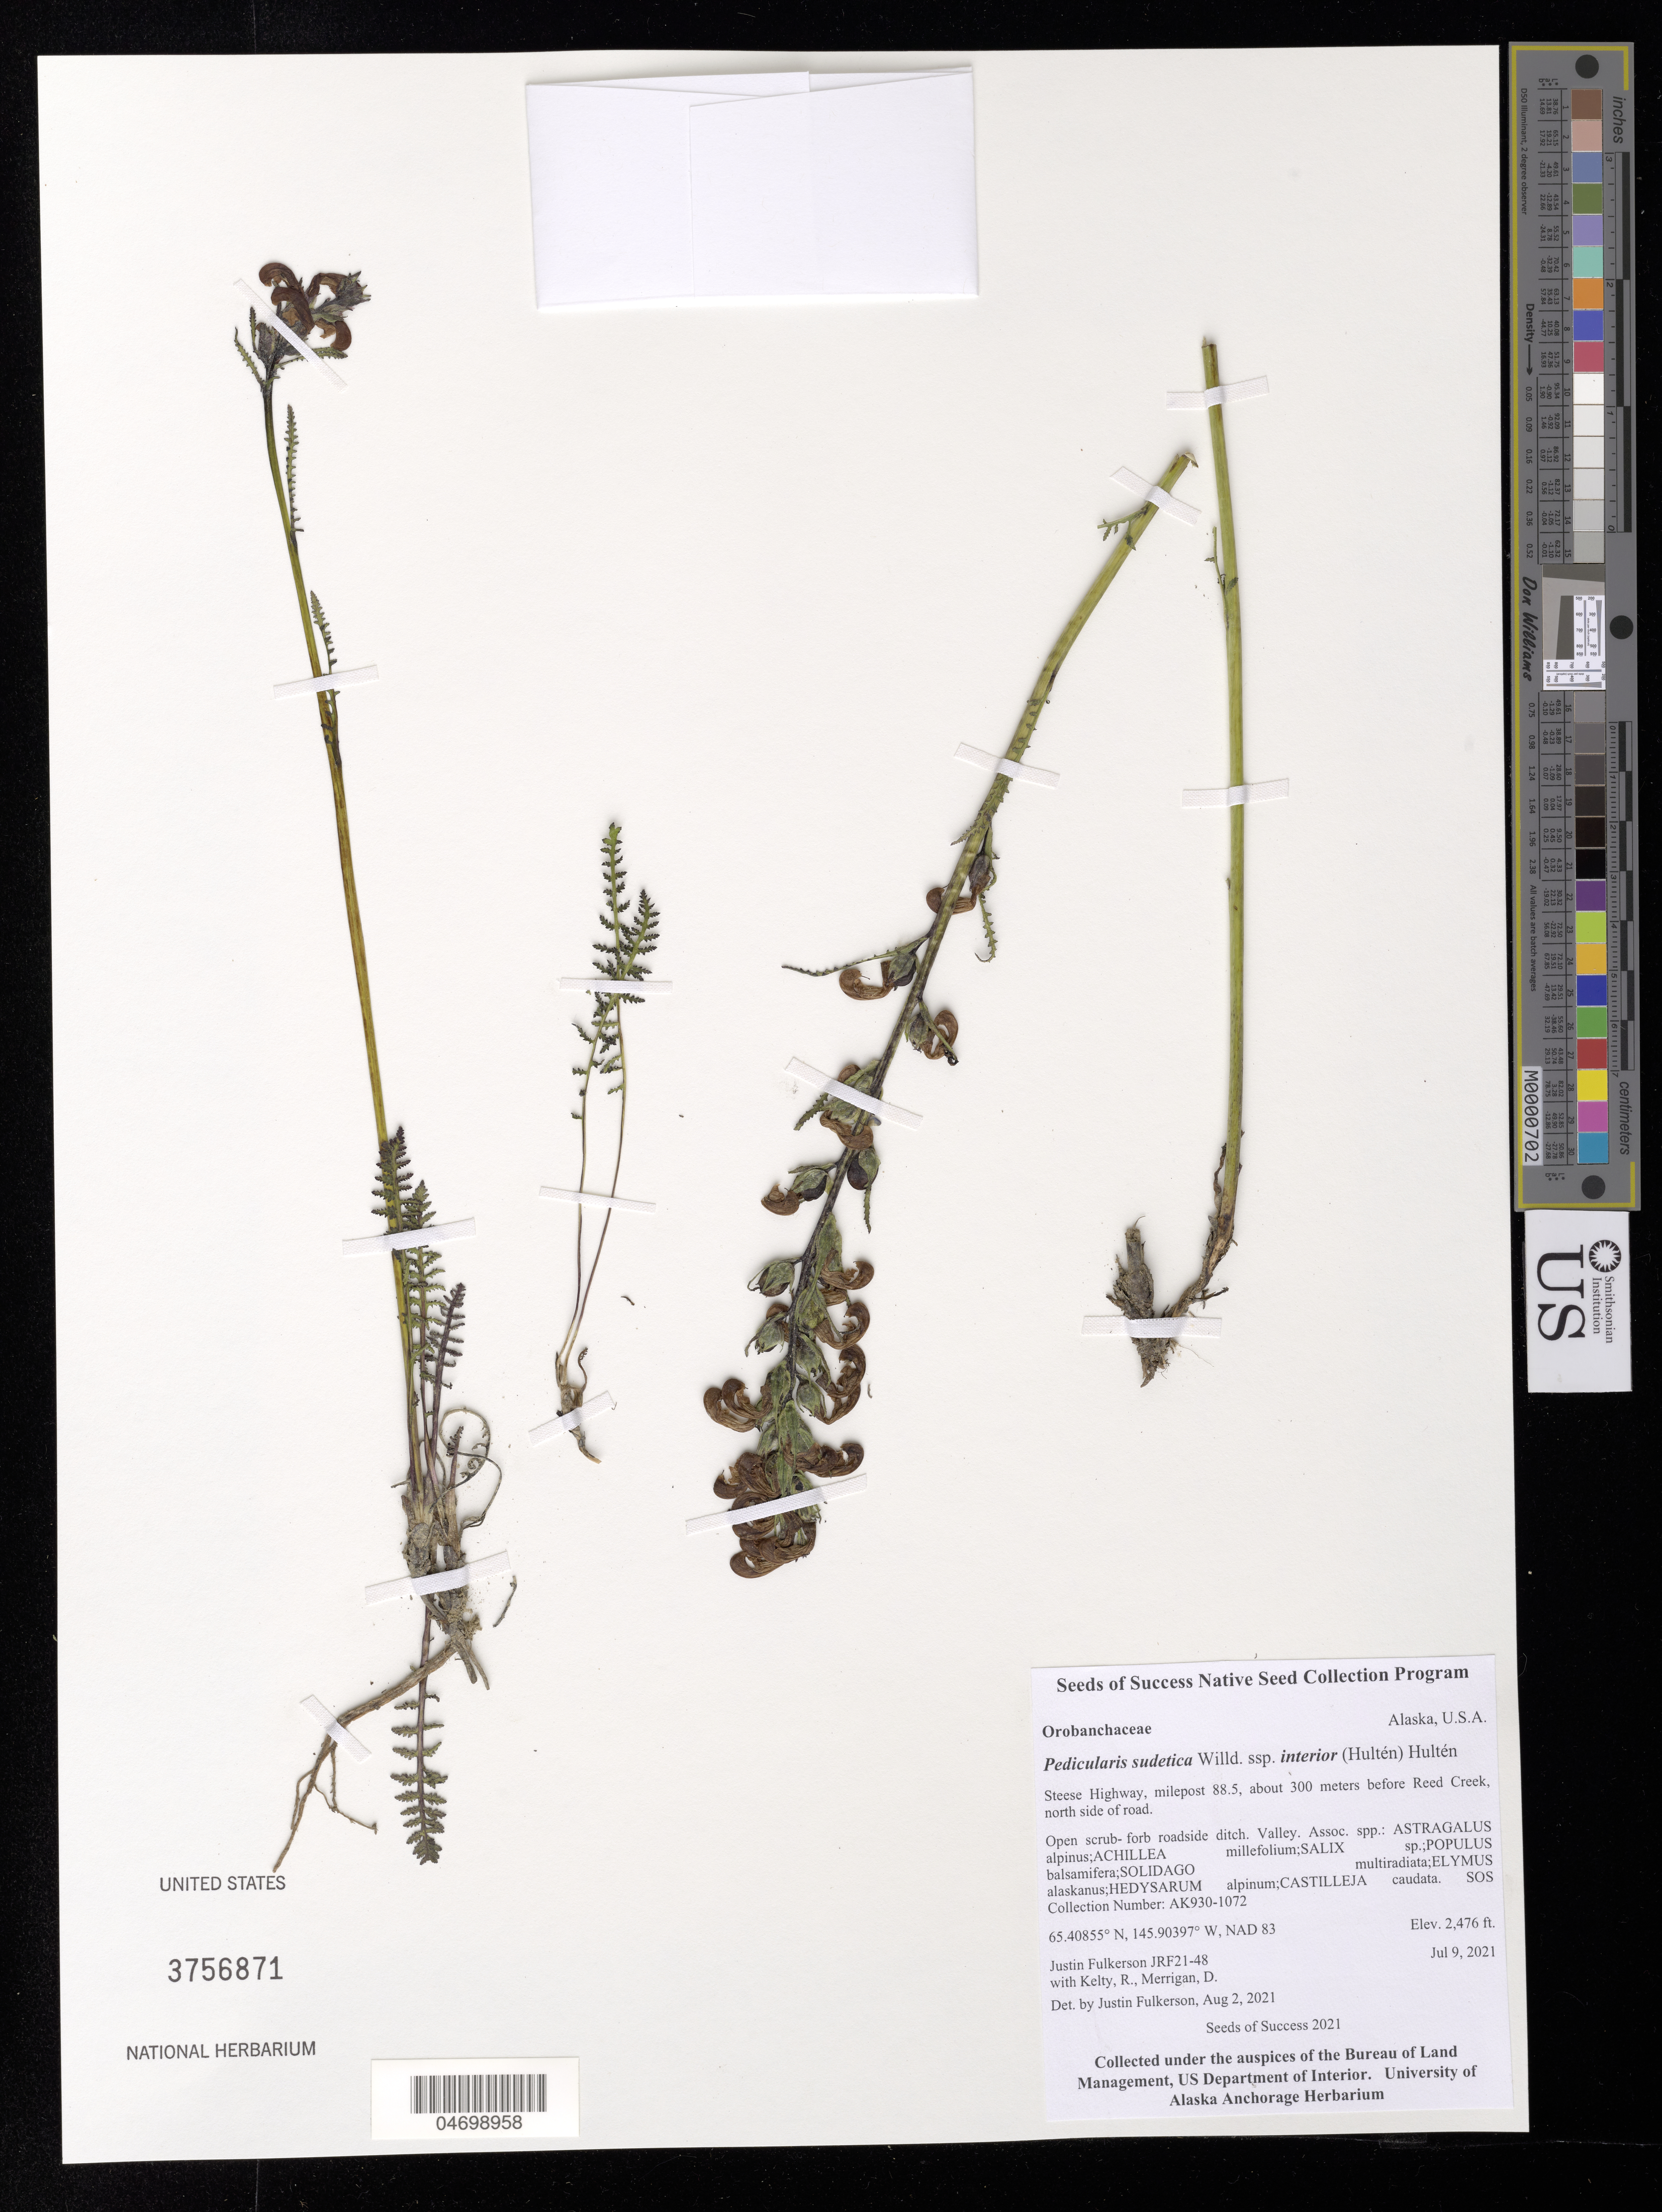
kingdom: Plantae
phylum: Tracheophyta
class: Magnoliopsida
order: Lamiales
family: Orobanchaceae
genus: Pedicularis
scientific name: Pedicularis sudetica subsp. interior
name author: Hultén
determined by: Fulkerson, Justin R., (UAAH), University of Alaska, Anchorage (UNITED STATES)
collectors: J. Fulkerson, R. Kelty & D. Merrigan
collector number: AK930-1072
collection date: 2021-07-09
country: United States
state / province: Alaska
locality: Steese Hwy, milepost 88.5, about 300 meters before Reed Creek, north side of road.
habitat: Open scrub-forb roadside ditch. Valley. With Salix sp., Populus balsamifera, Solidago multiradiata, Solidago multiradiata, etc.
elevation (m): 755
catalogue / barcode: US 3756871